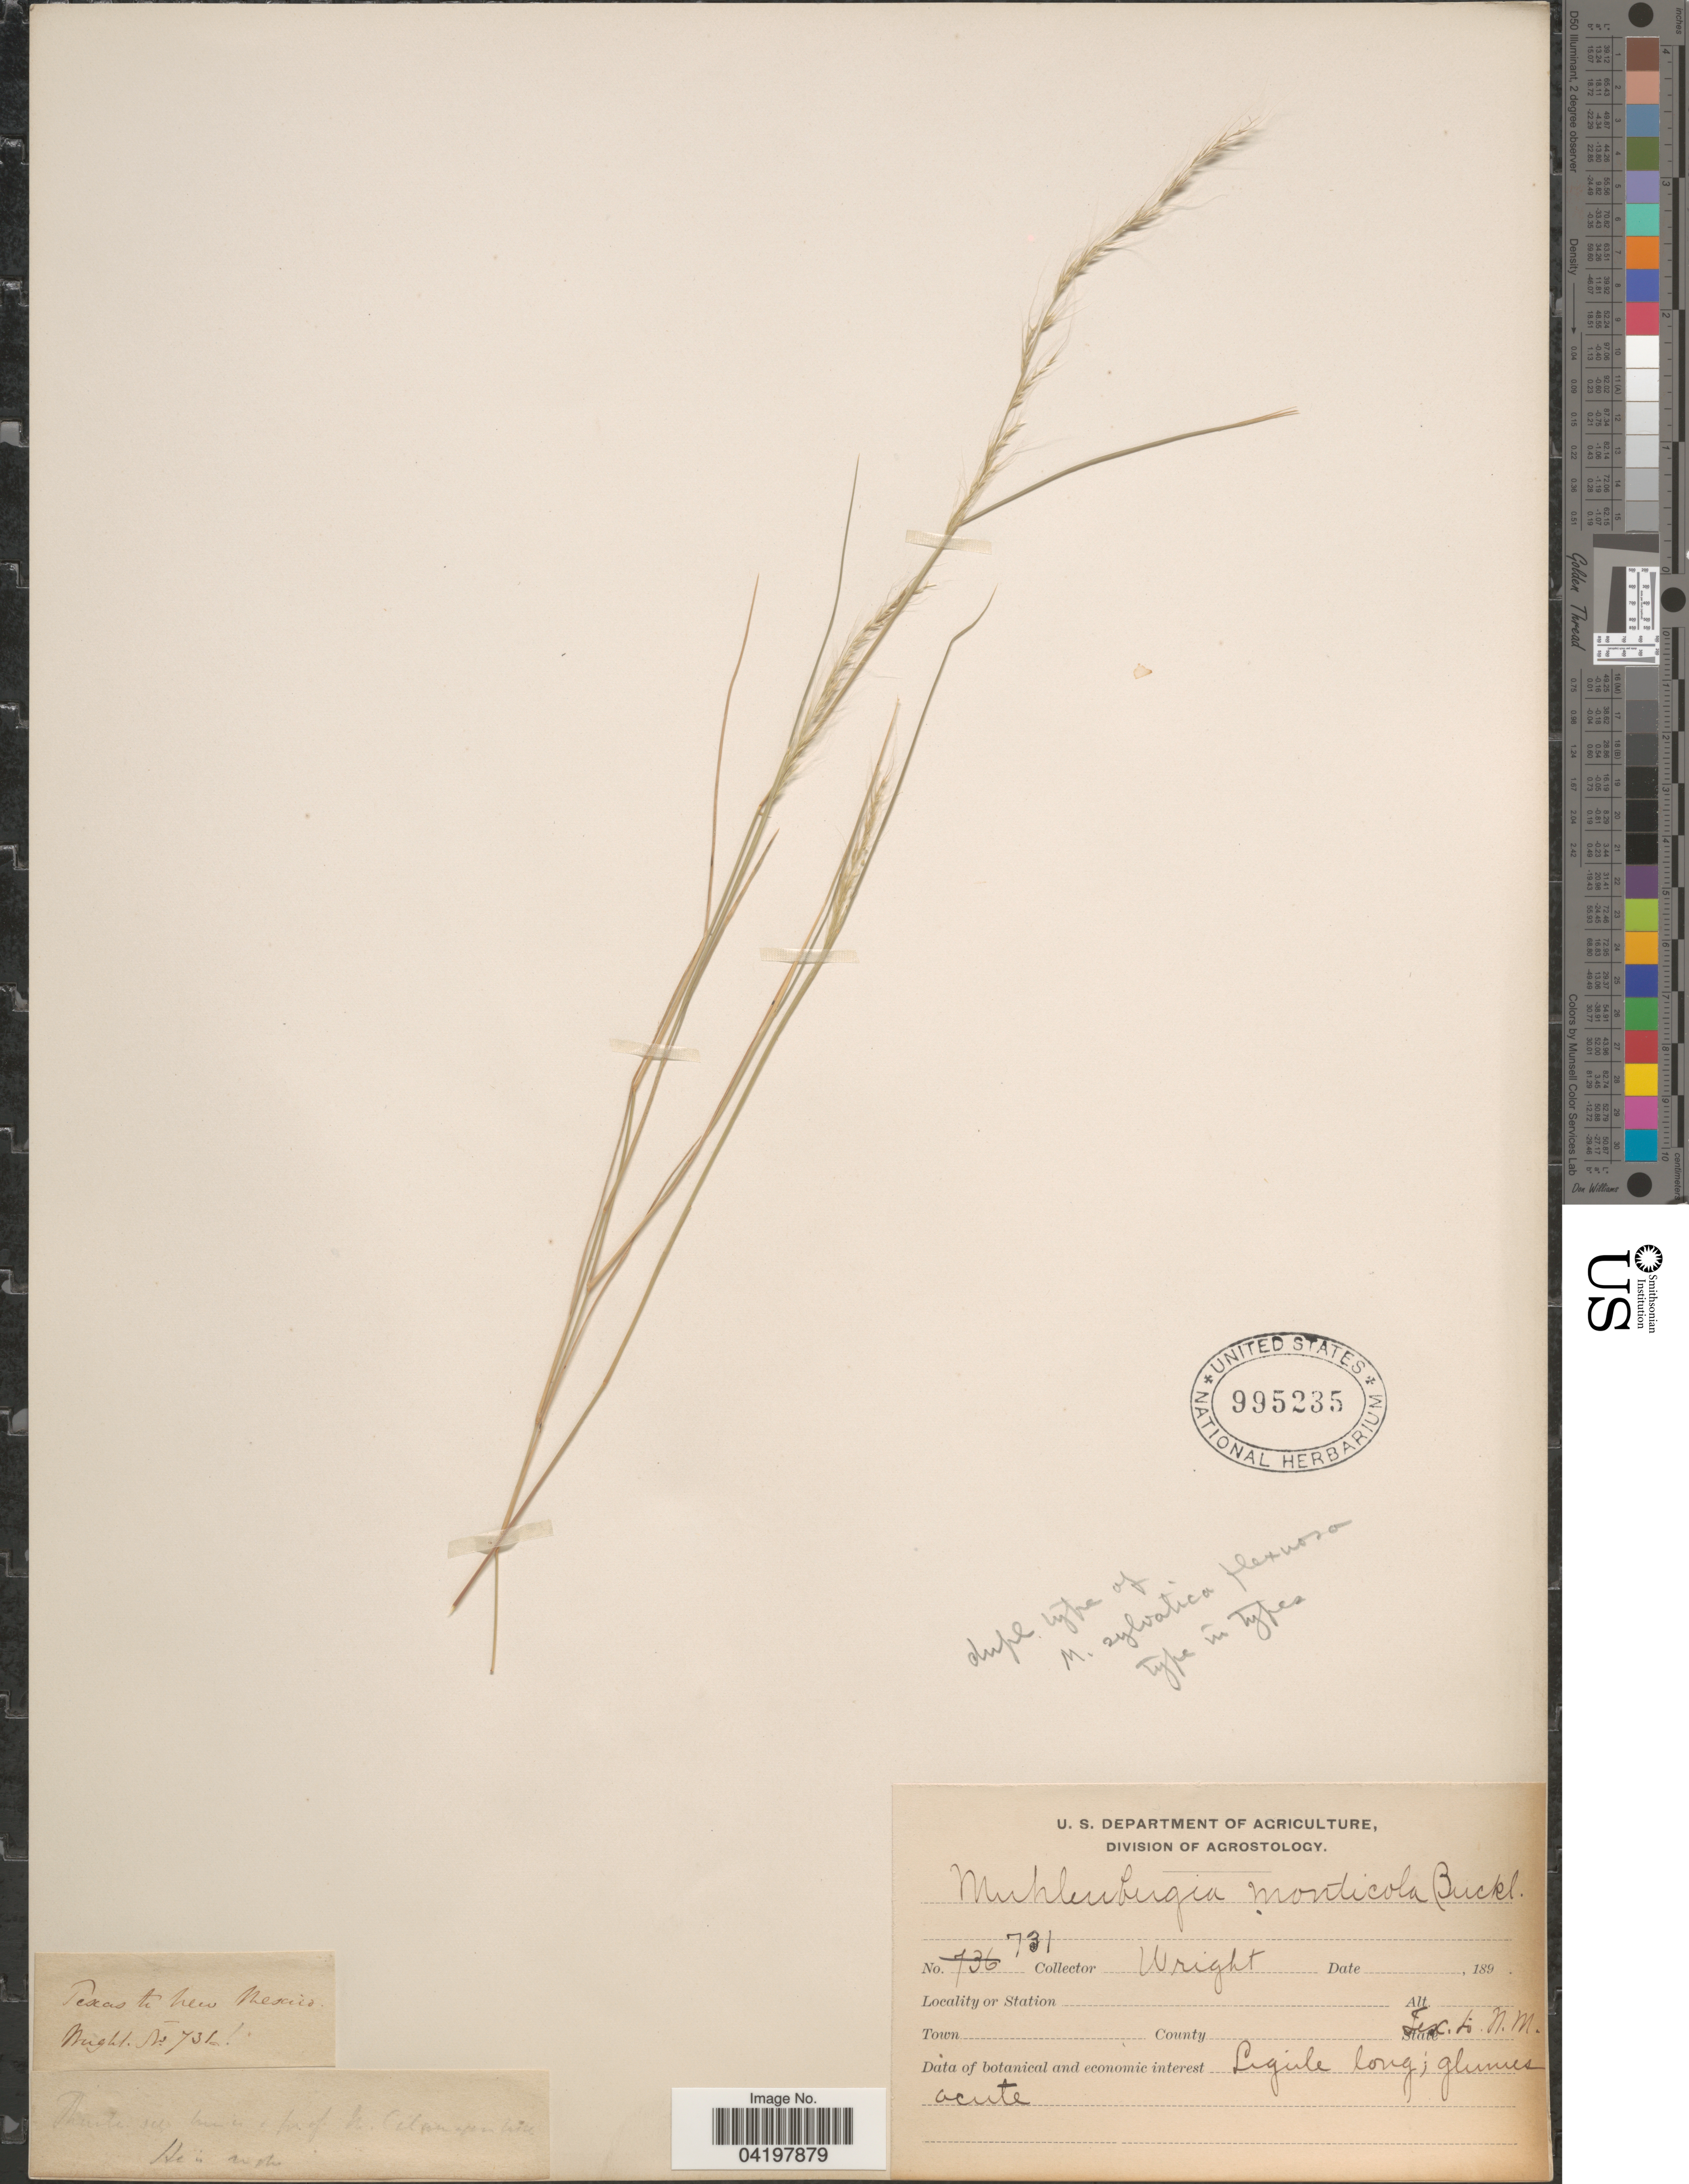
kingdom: Plantae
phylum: Tracheophyta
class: Liliopsida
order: Poales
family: Poaceae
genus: Muhlenbergia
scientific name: Muhlenbergia tenuifolia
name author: (Kunth) Kunth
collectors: Wright, --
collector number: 731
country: United States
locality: Texas to New Mexico.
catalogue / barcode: US 995235